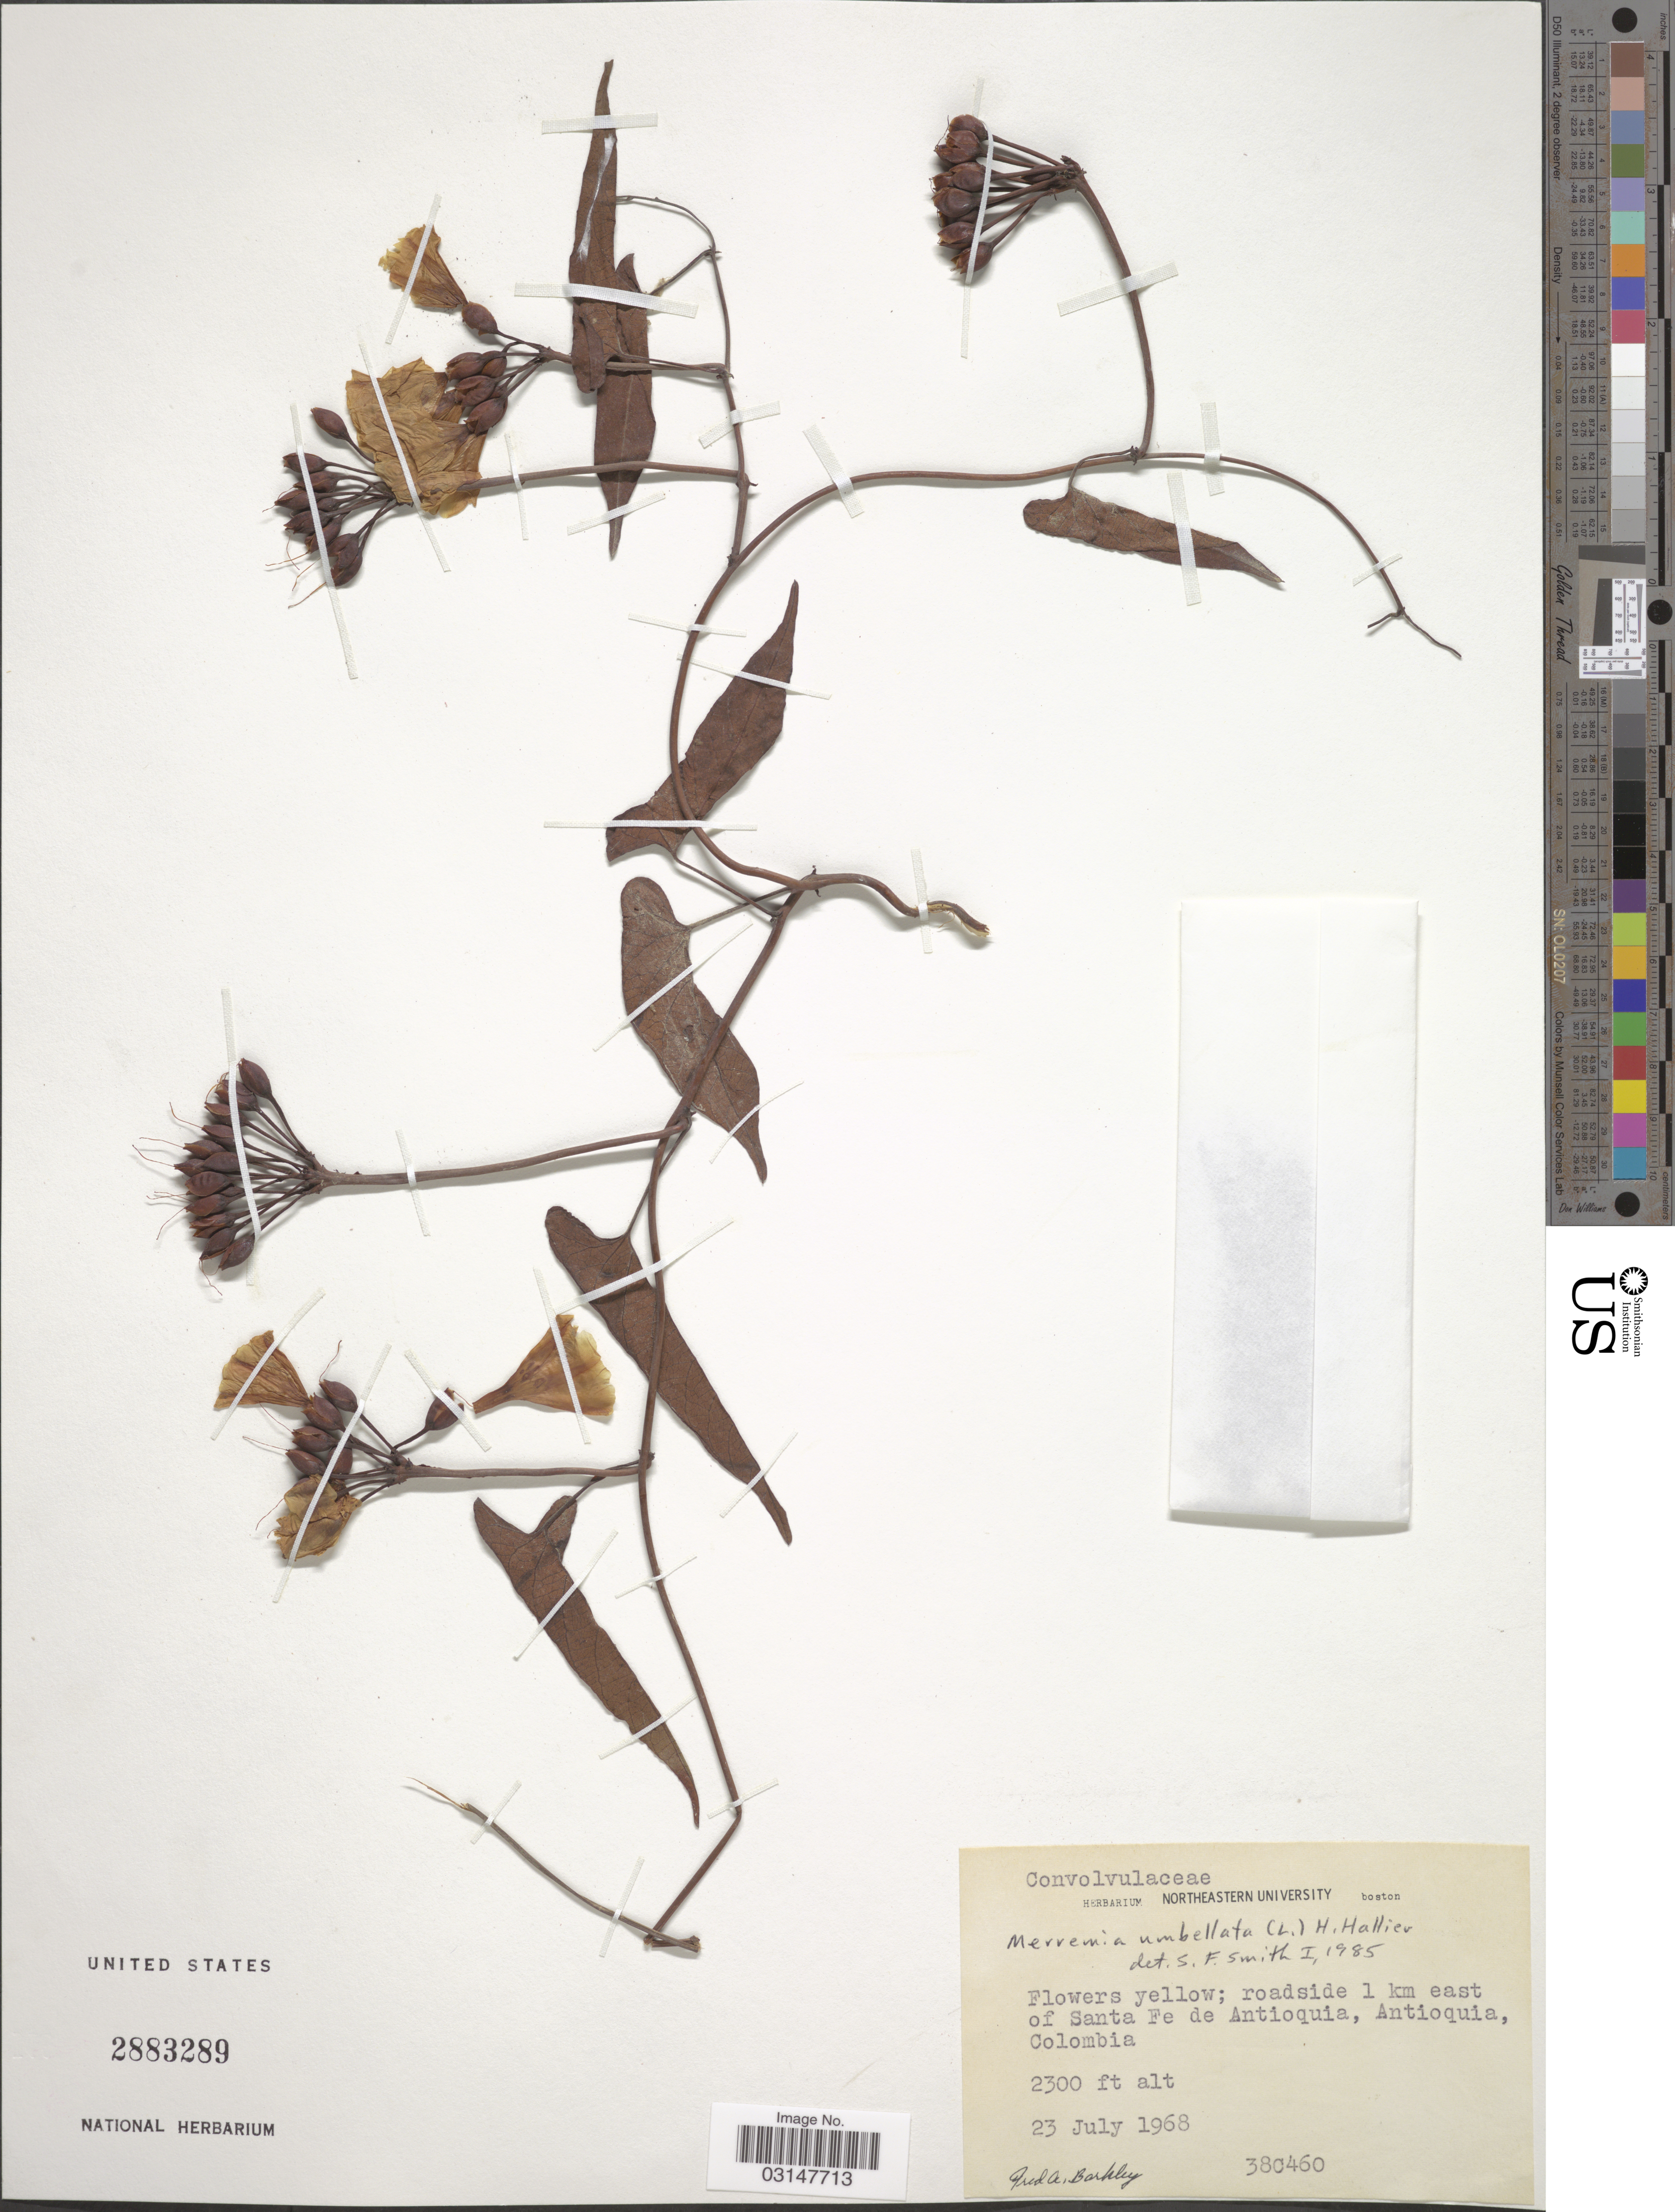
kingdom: Plantae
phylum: Tracheophyta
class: Magnoliopsida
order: Solanales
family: Convolvulaceae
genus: Camonea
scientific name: Camonea umbellata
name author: (L.) A. R. Simões & Staples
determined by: Strong, Mark T., (BOT), Smithsonian Institution - National Museum of Natural History (UNITED STATES)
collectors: F. A. Barkley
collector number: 38C460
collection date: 1968-07-23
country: Colombia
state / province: Antioquia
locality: Roadside 1 km east of Santa Fe de Antioquia.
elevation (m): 701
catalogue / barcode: US 2883289